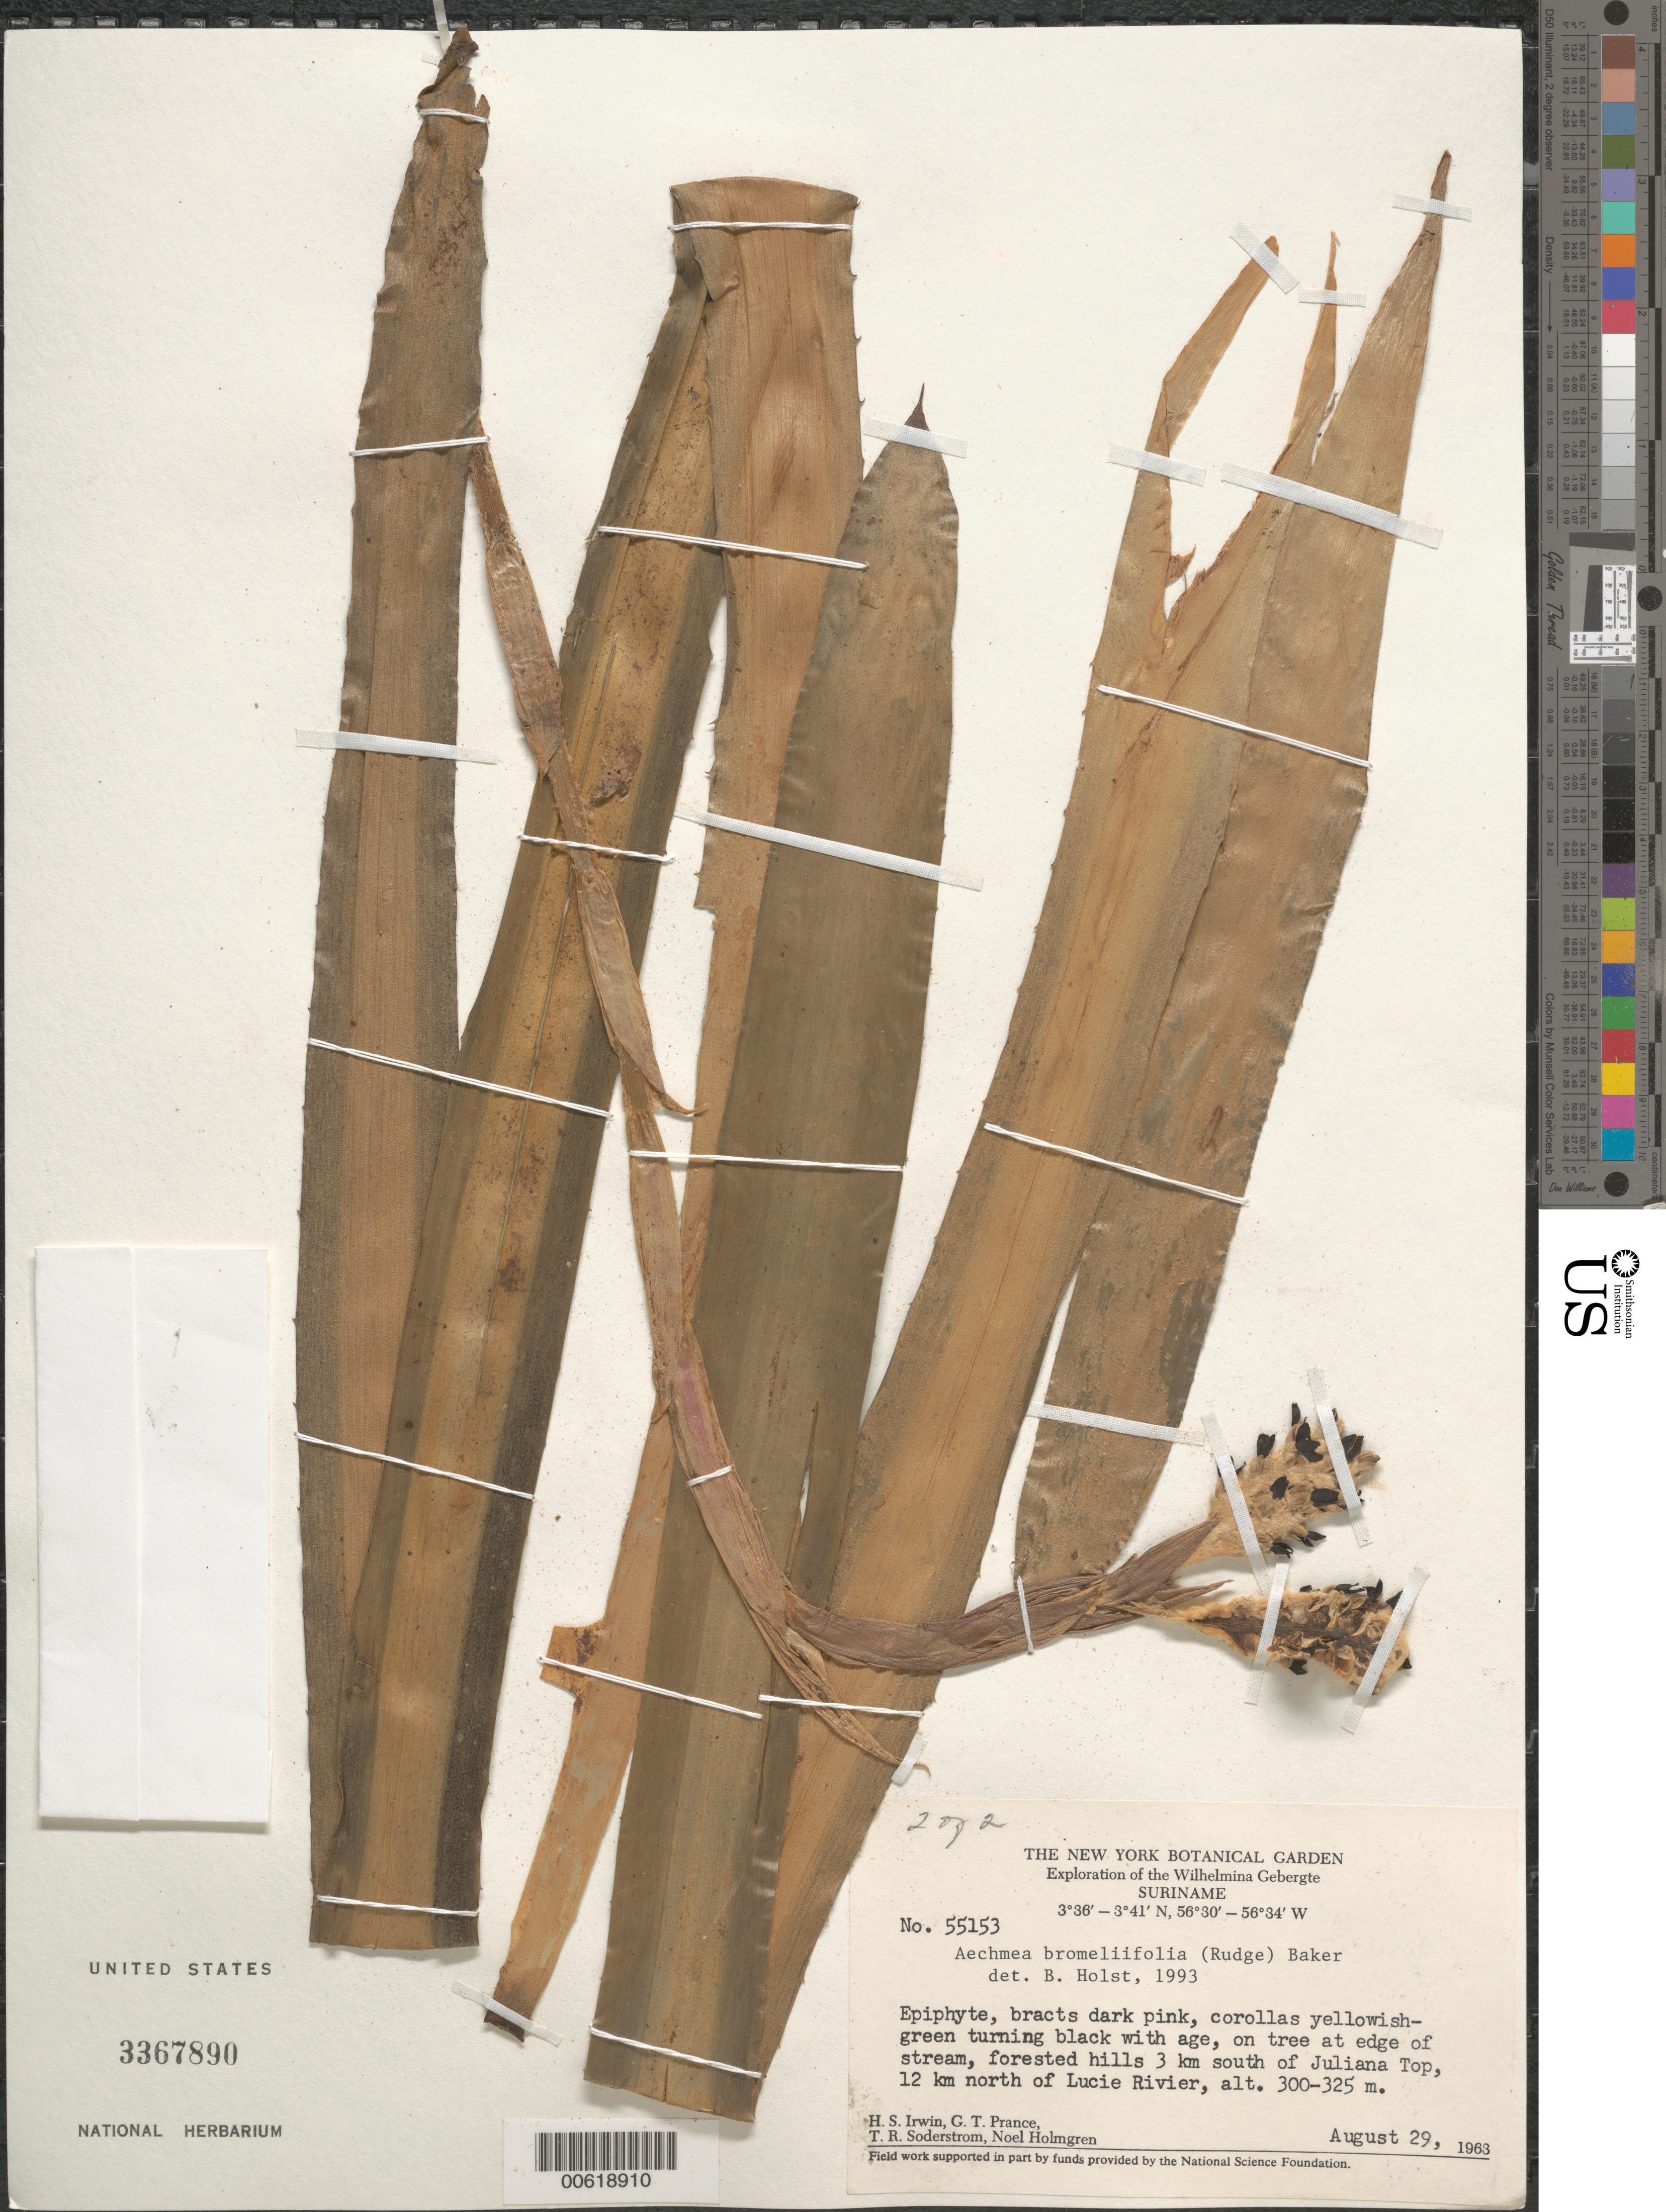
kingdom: Plantae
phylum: Tracheophyta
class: Liliopsida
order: Poales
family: Bromeliaceae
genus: Aechmea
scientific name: Aechmea bromeliifolia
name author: (Rudge) Baker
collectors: H. Irwin, G. T. Prance, T. R. Soderstrom & N. H. Holmgren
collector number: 55153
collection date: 1963-08-29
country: Suriname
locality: Wilhelmina Gebergte. On tree at edge of stream, forested hills 3 km south of Juliana Top, 12 km north of Lucie Rivier.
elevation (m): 300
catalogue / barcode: US 3367890